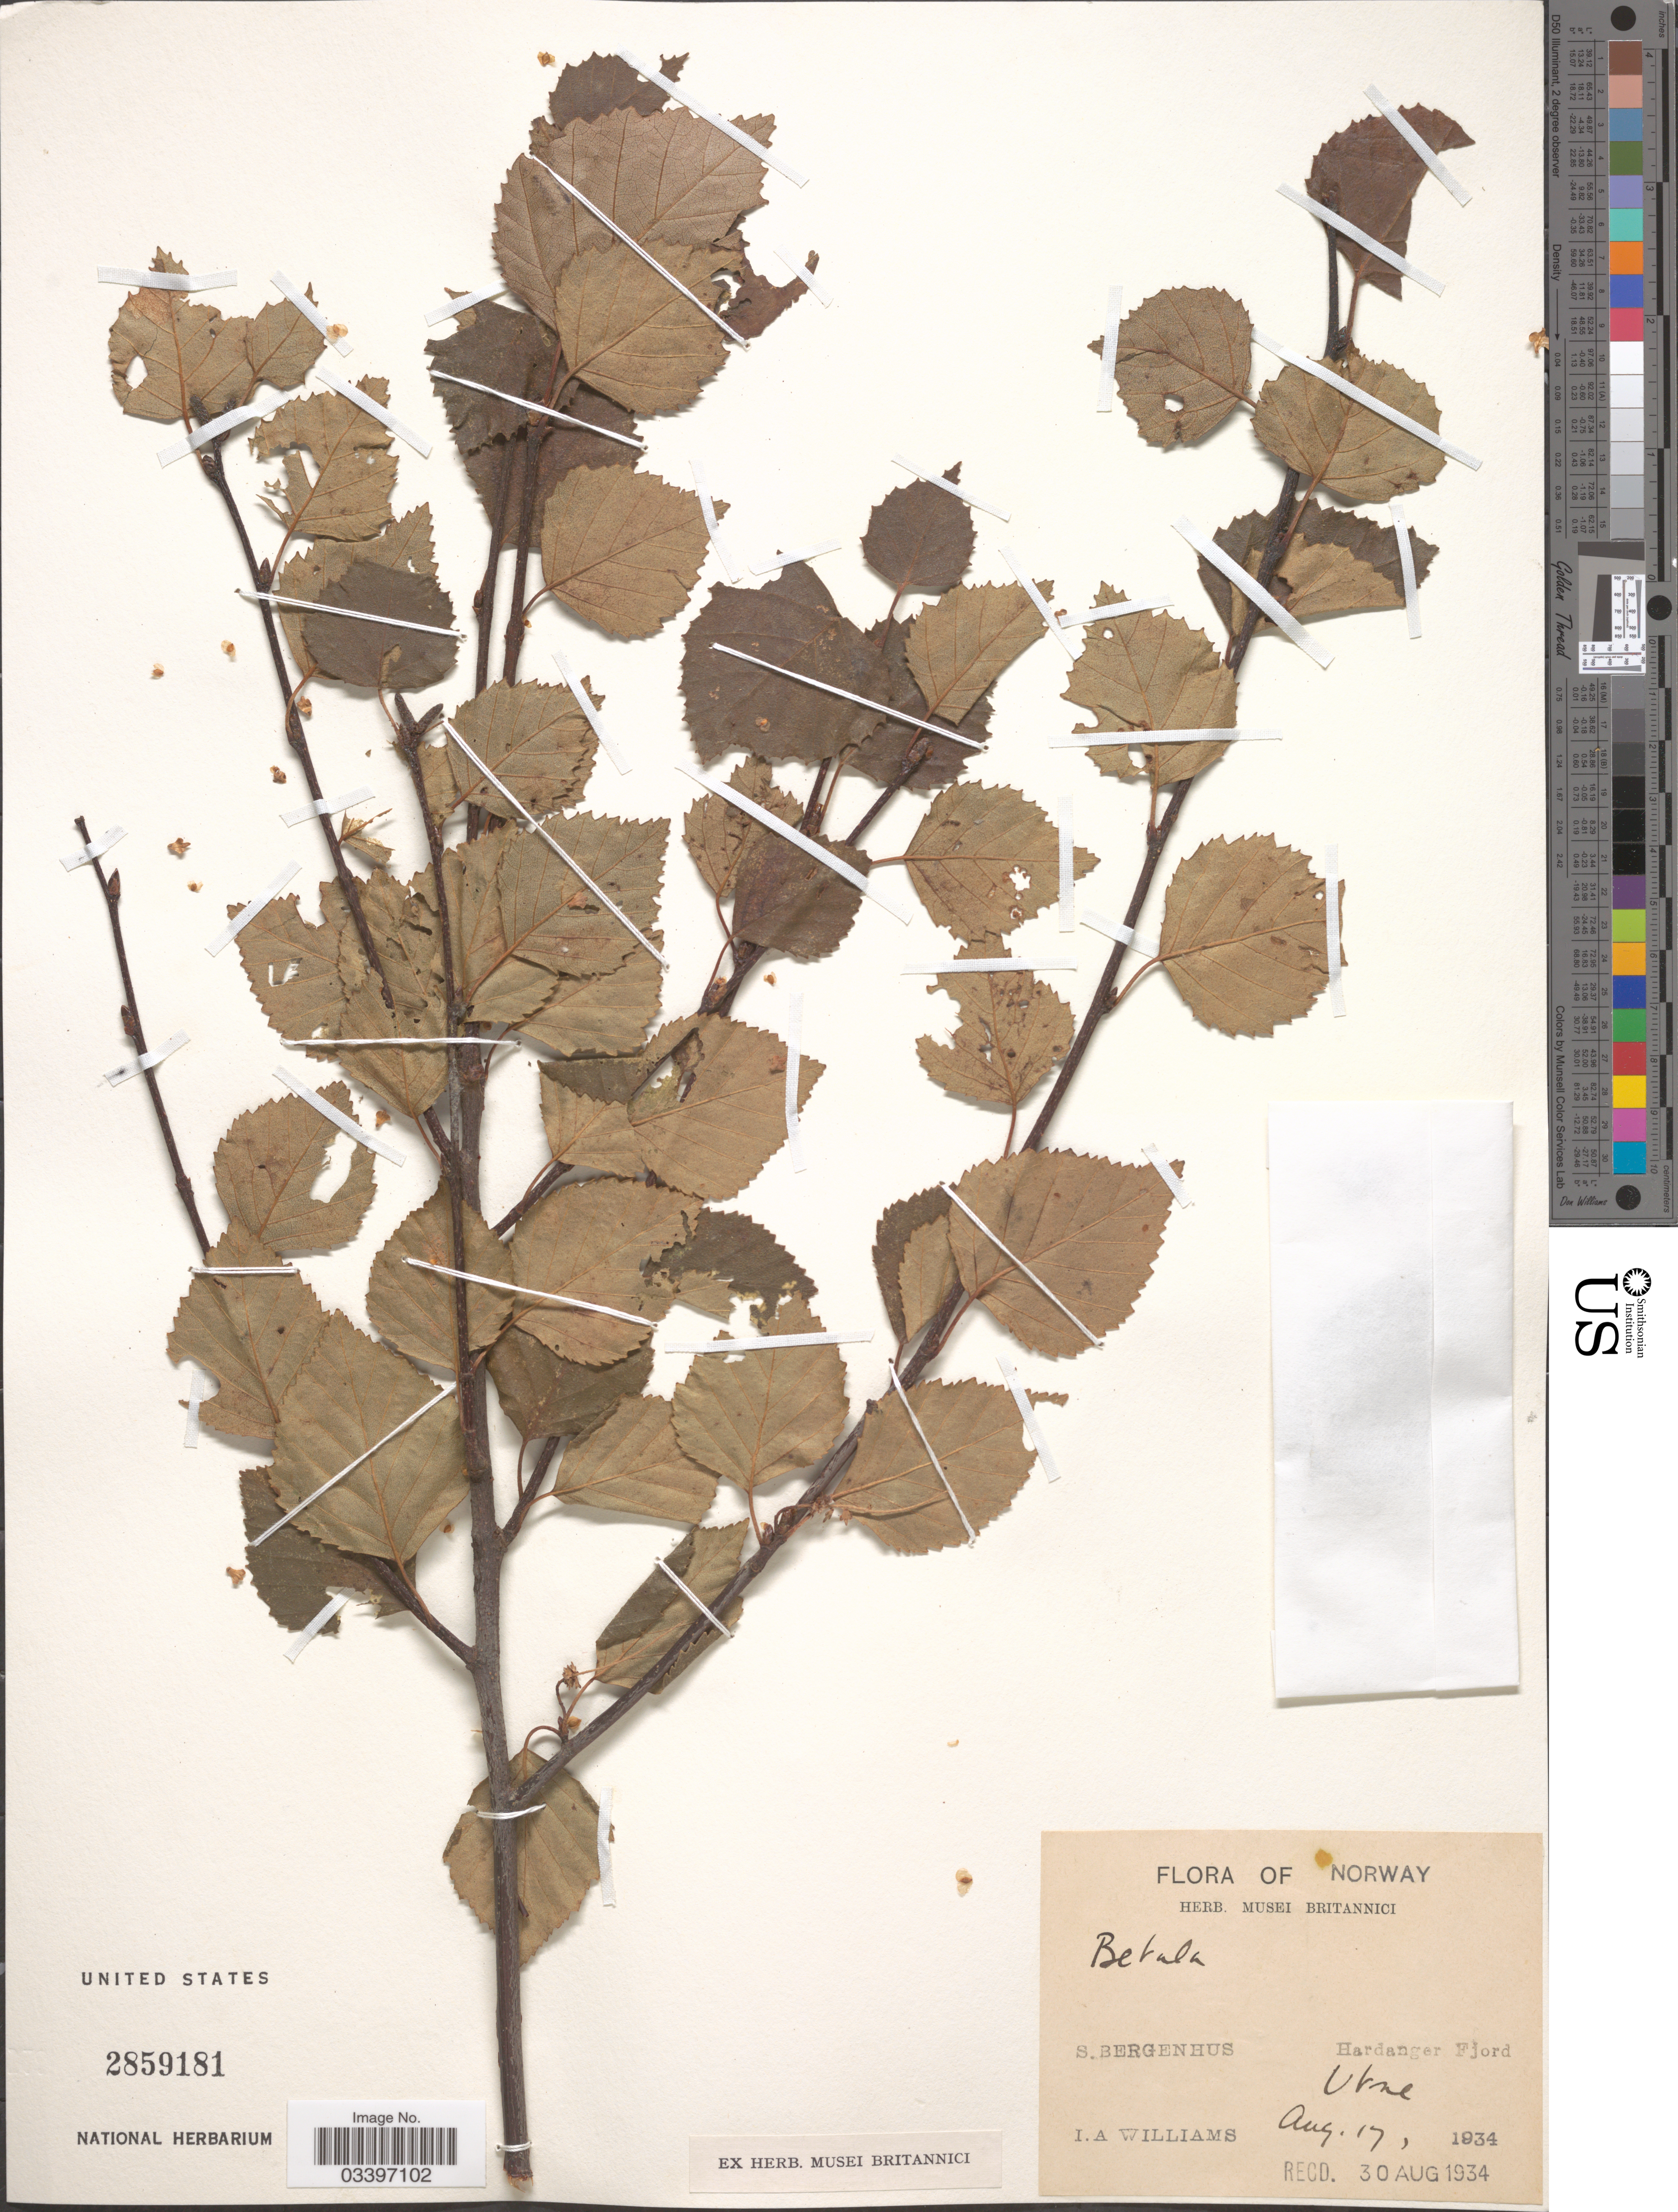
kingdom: Plantae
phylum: Tracheophyta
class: Magnoliopsida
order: Fagales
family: Betulaceae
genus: Betula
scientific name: Betula sp.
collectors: I. Williams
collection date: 1934-08-17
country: Norway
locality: S. Bergenhus. Hardanger Fjord. Utne.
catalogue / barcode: US 2859181